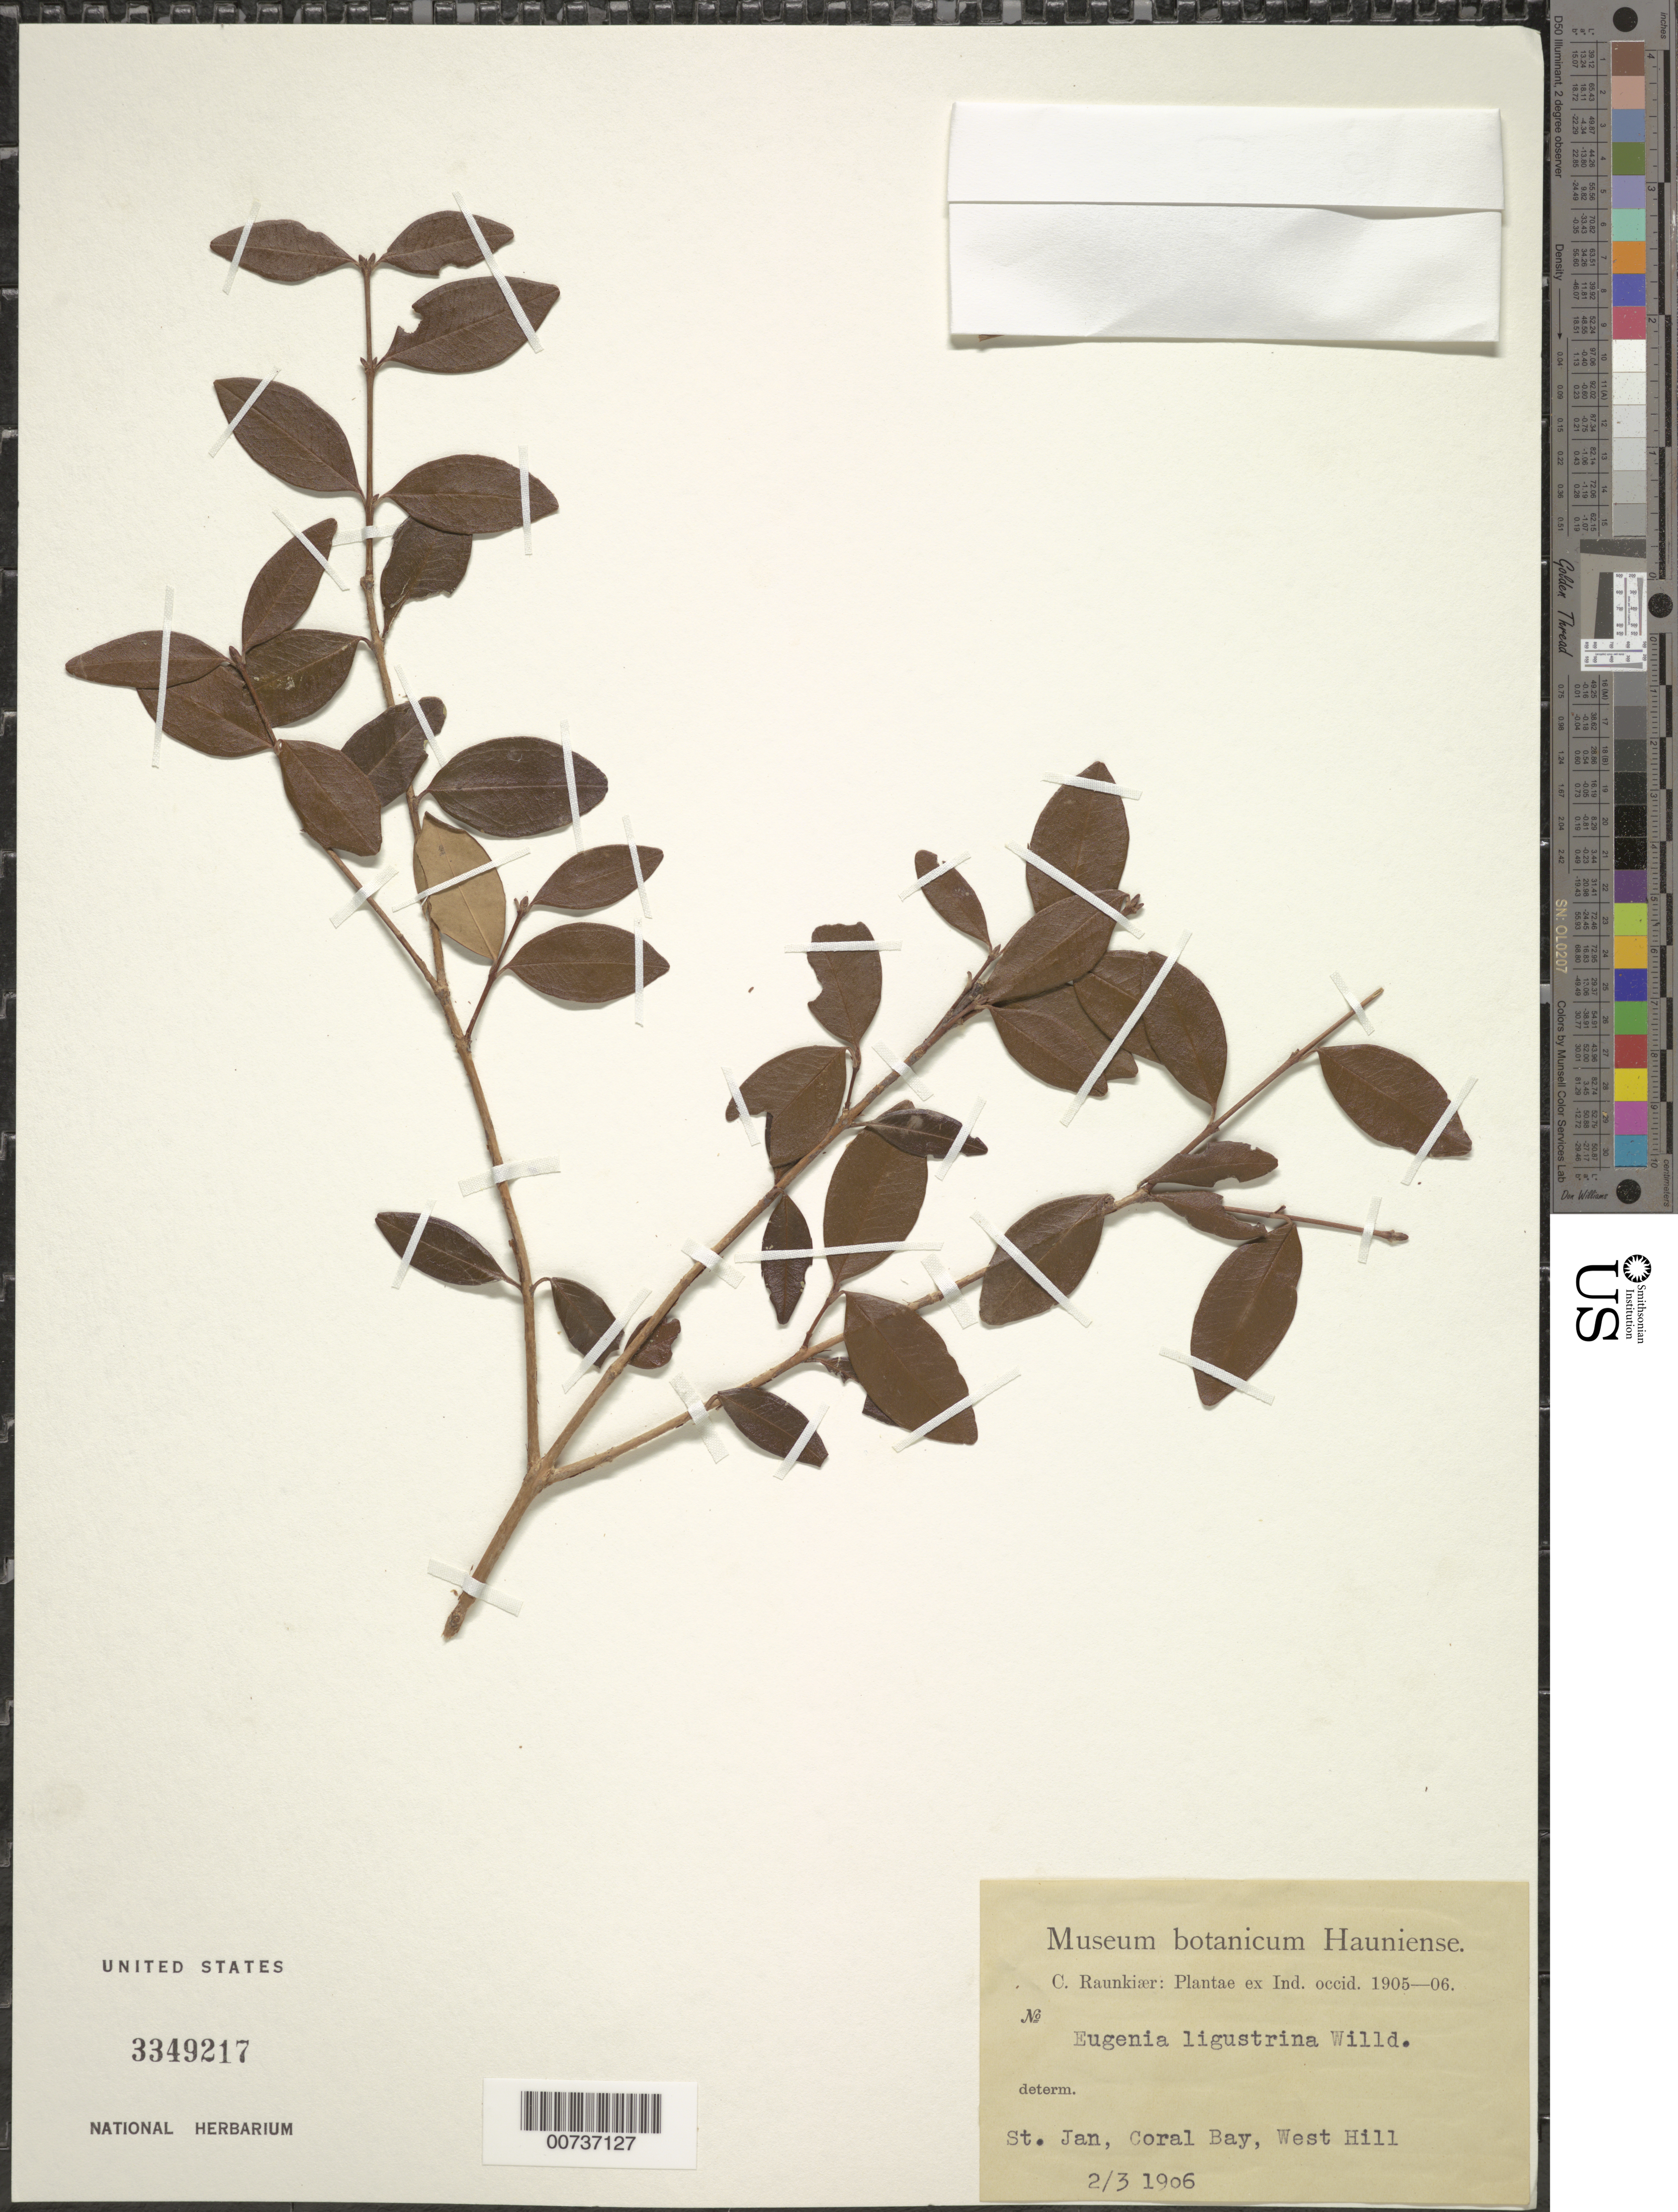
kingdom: Plantae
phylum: Tracheophyta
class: Magnoliopsida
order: Myrtales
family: Myrtaceae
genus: Eugenia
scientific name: Eugenia ligustrina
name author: (Sw.) Willd.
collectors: C. Raunkiær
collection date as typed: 02 Mar 1906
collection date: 1906-03-02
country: U.S. Virgin Islands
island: St. John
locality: Coral Bay, West Hill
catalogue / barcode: US 3349217